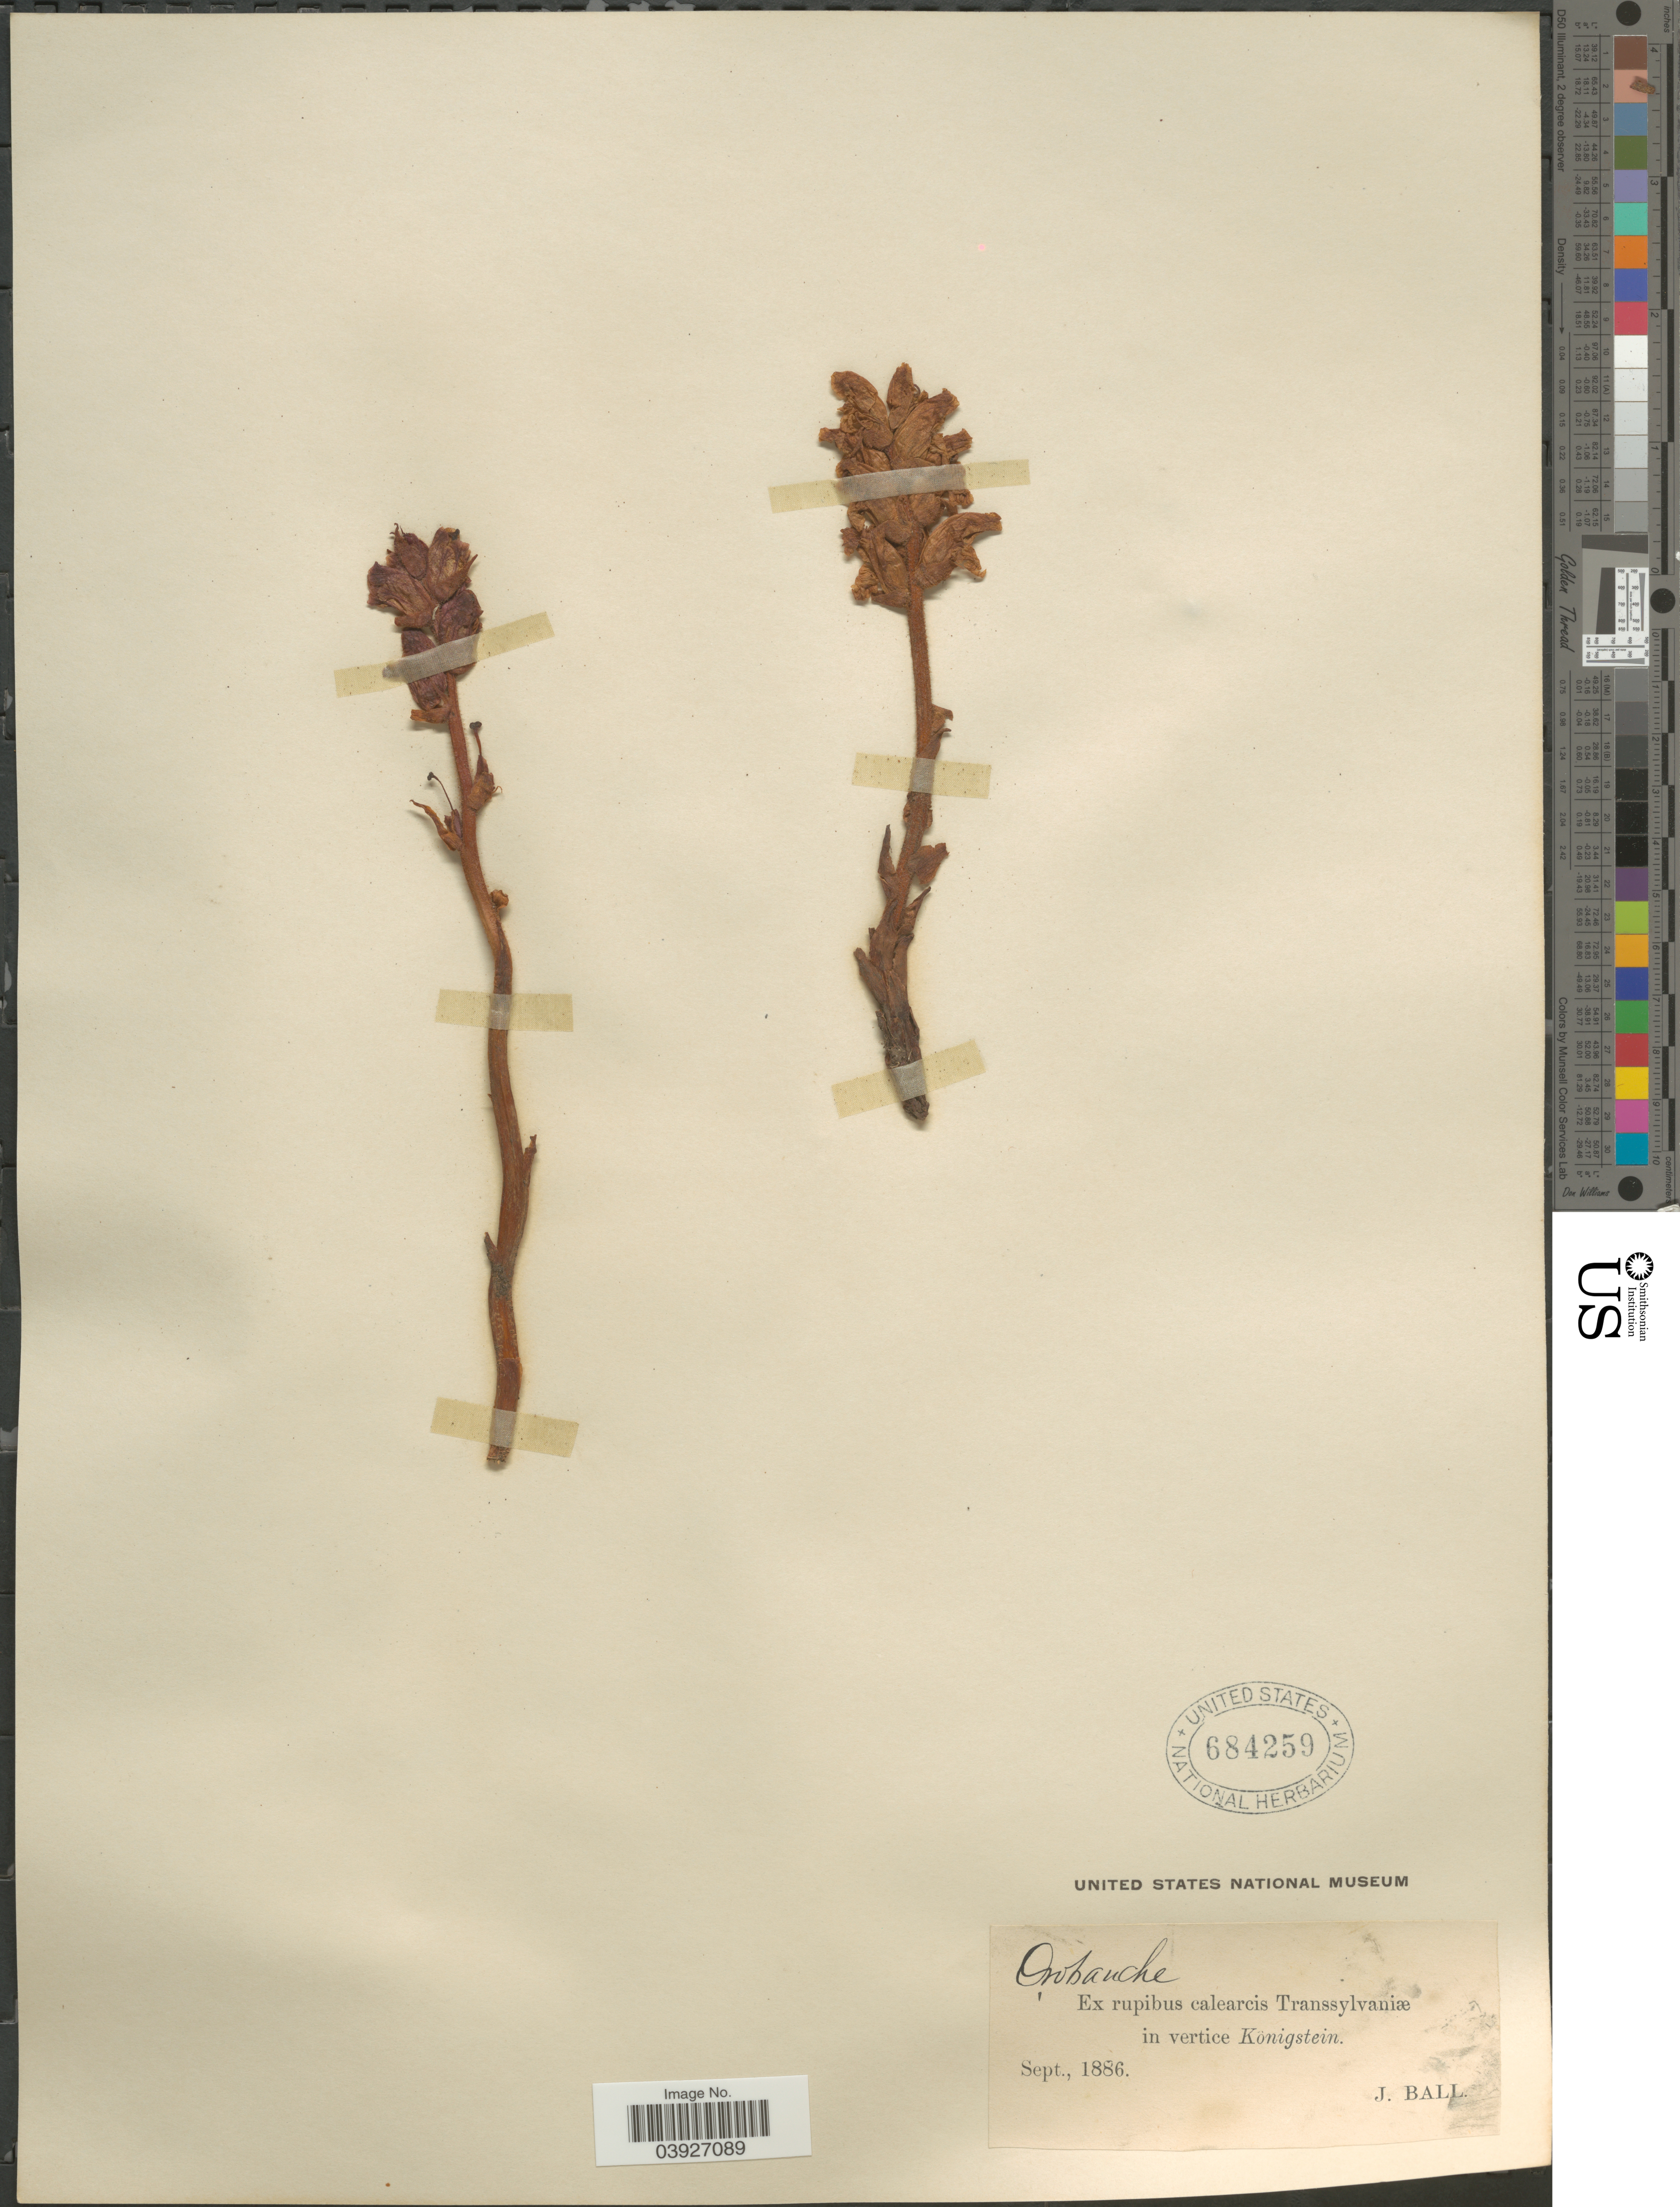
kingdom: Plantae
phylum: Tracheophyta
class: Magnoliopsida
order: Lamiales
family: Orobanchaceae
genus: Epifagus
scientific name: Epifagus sp.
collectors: J. Ball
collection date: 1886-09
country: Romania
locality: Ex rupibus calearcis Transsylvaniæ in vertice Königstein.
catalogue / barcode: US 684259